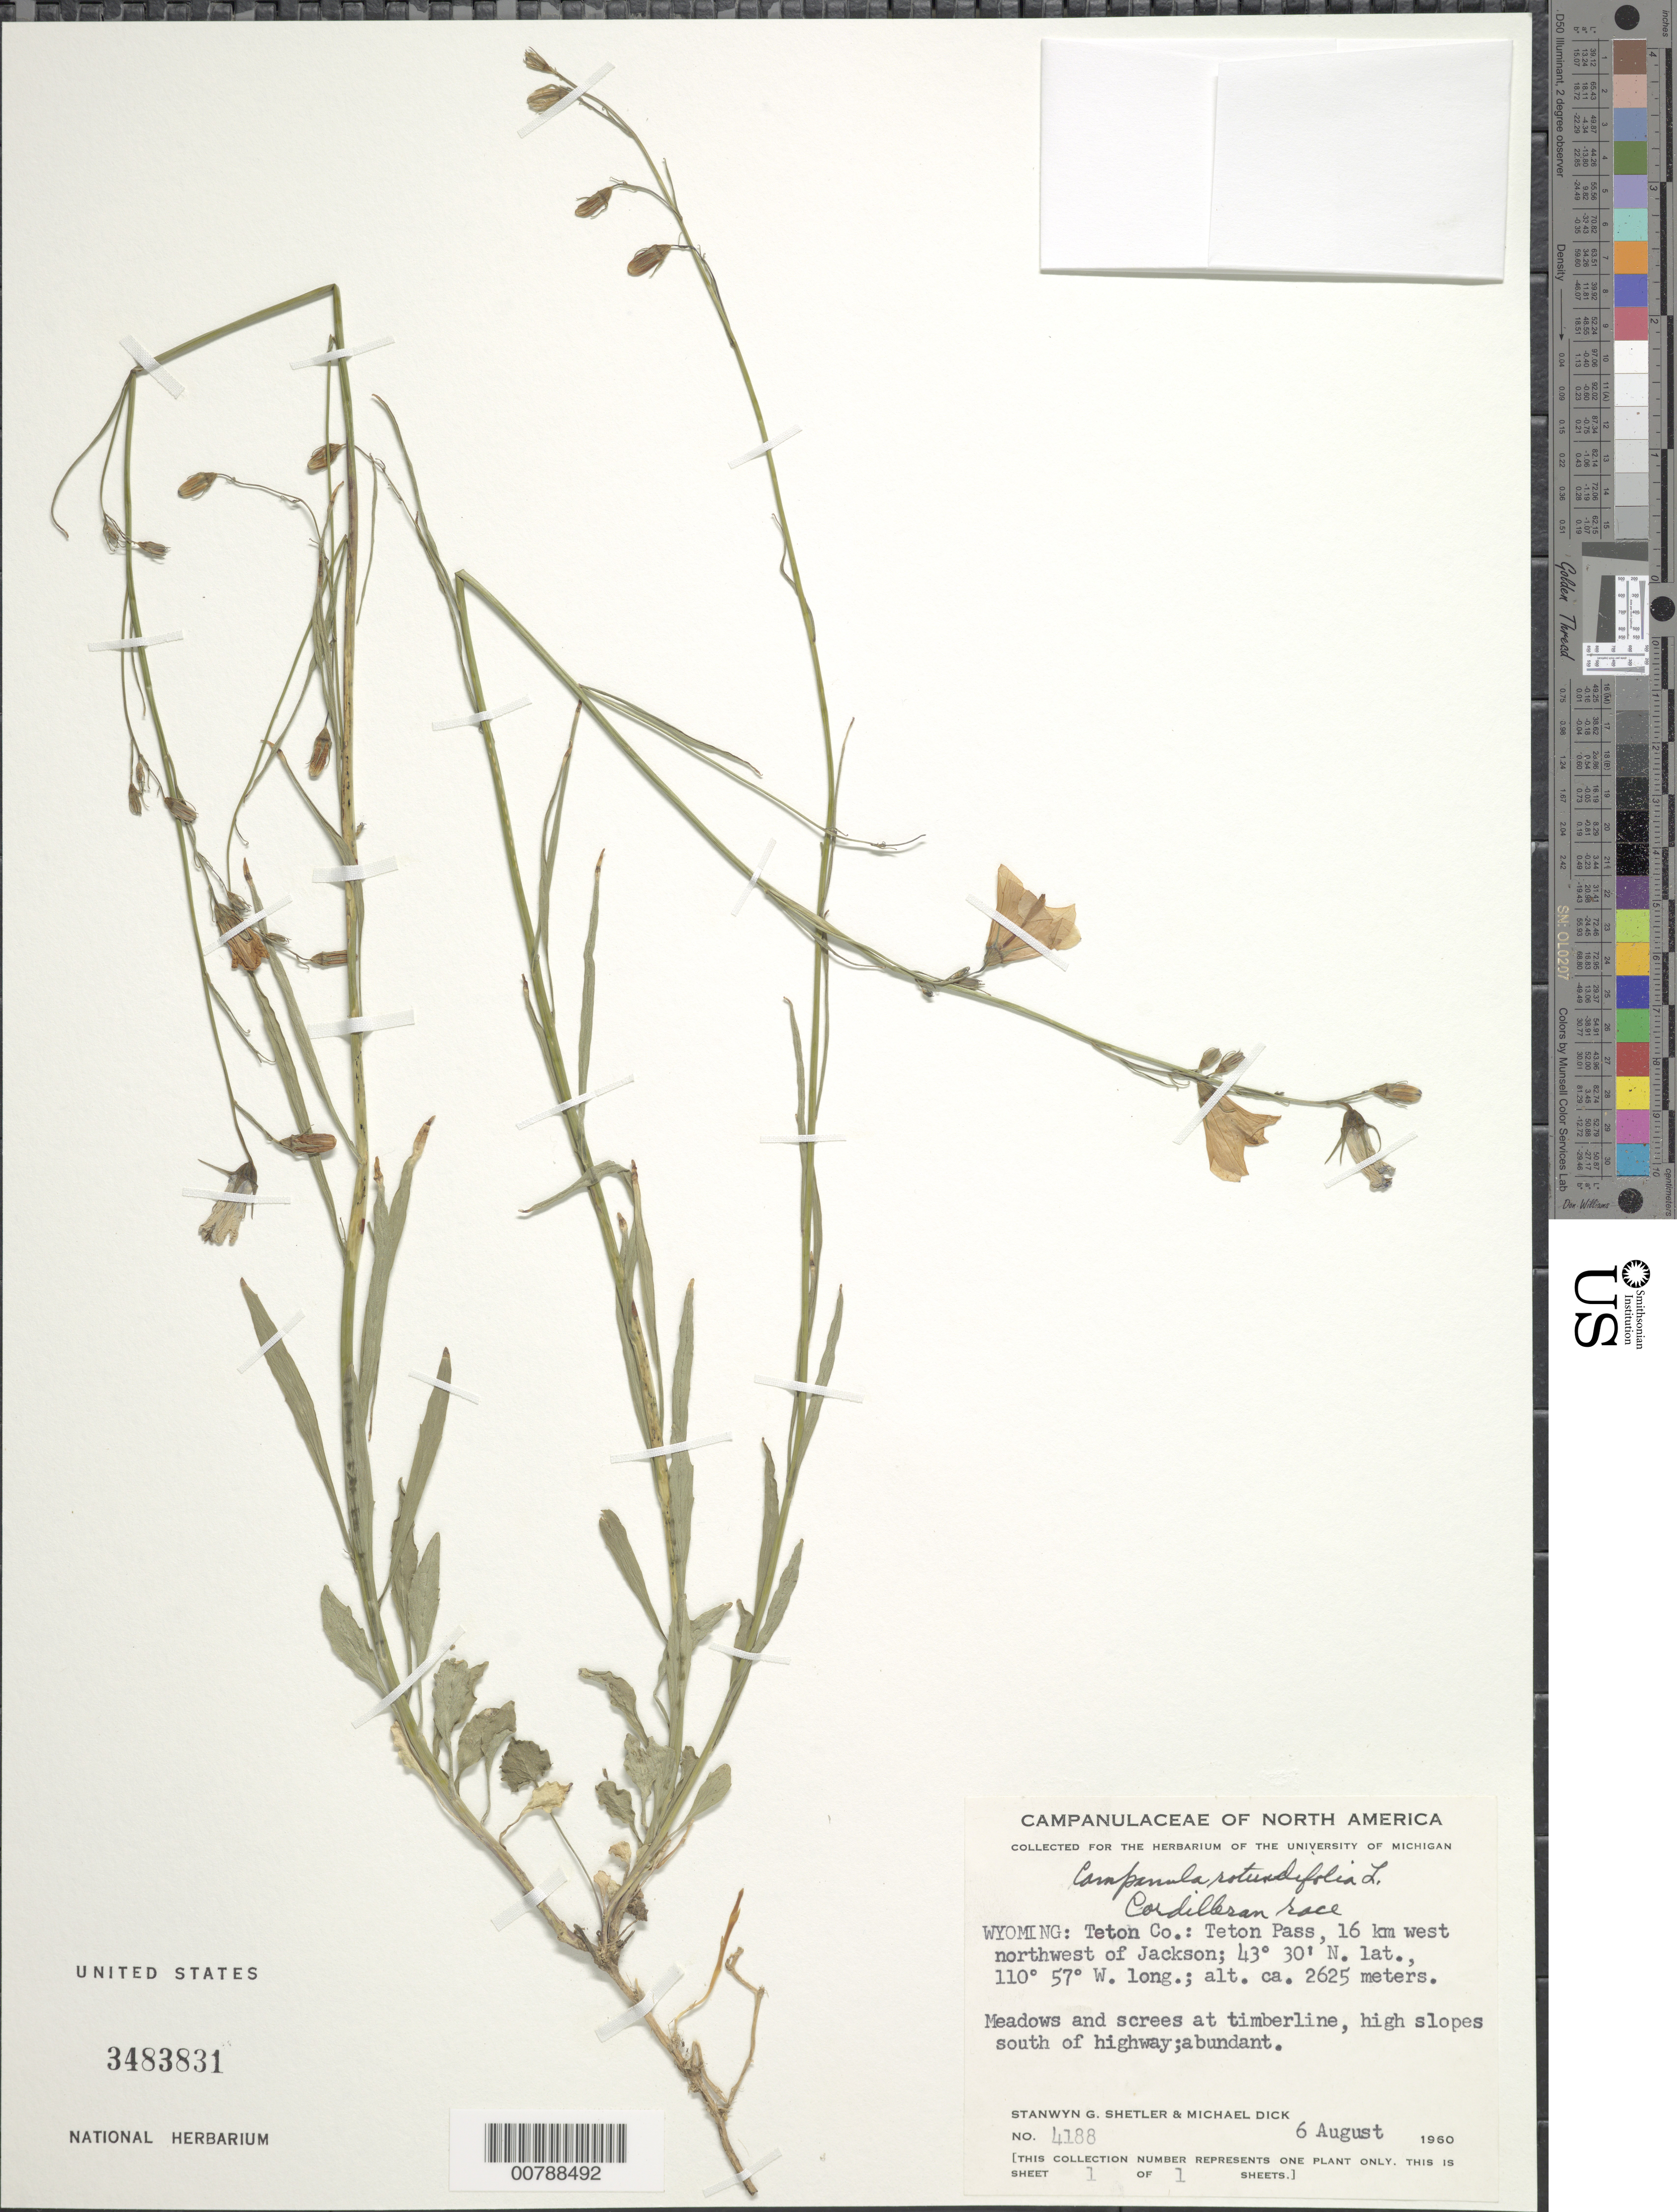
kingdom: Plantae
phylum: Tracheophyta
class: Magnoliopsida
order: Asterales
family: Campanulaceae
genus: Campanula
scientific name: Campanula rotundifolia L. Cordilleran race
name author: L.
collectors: S. Shetler & M. Dick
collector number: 4188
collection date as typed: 6 August 1960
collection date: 1960-08-06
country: United States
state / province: Wyoming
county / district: Teton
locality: Teton Pass, 16 km west northwest of Jackson.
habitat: Meadows and screes at timberline, high slopes south of highway.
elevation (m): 2625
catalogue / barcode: US 3483831